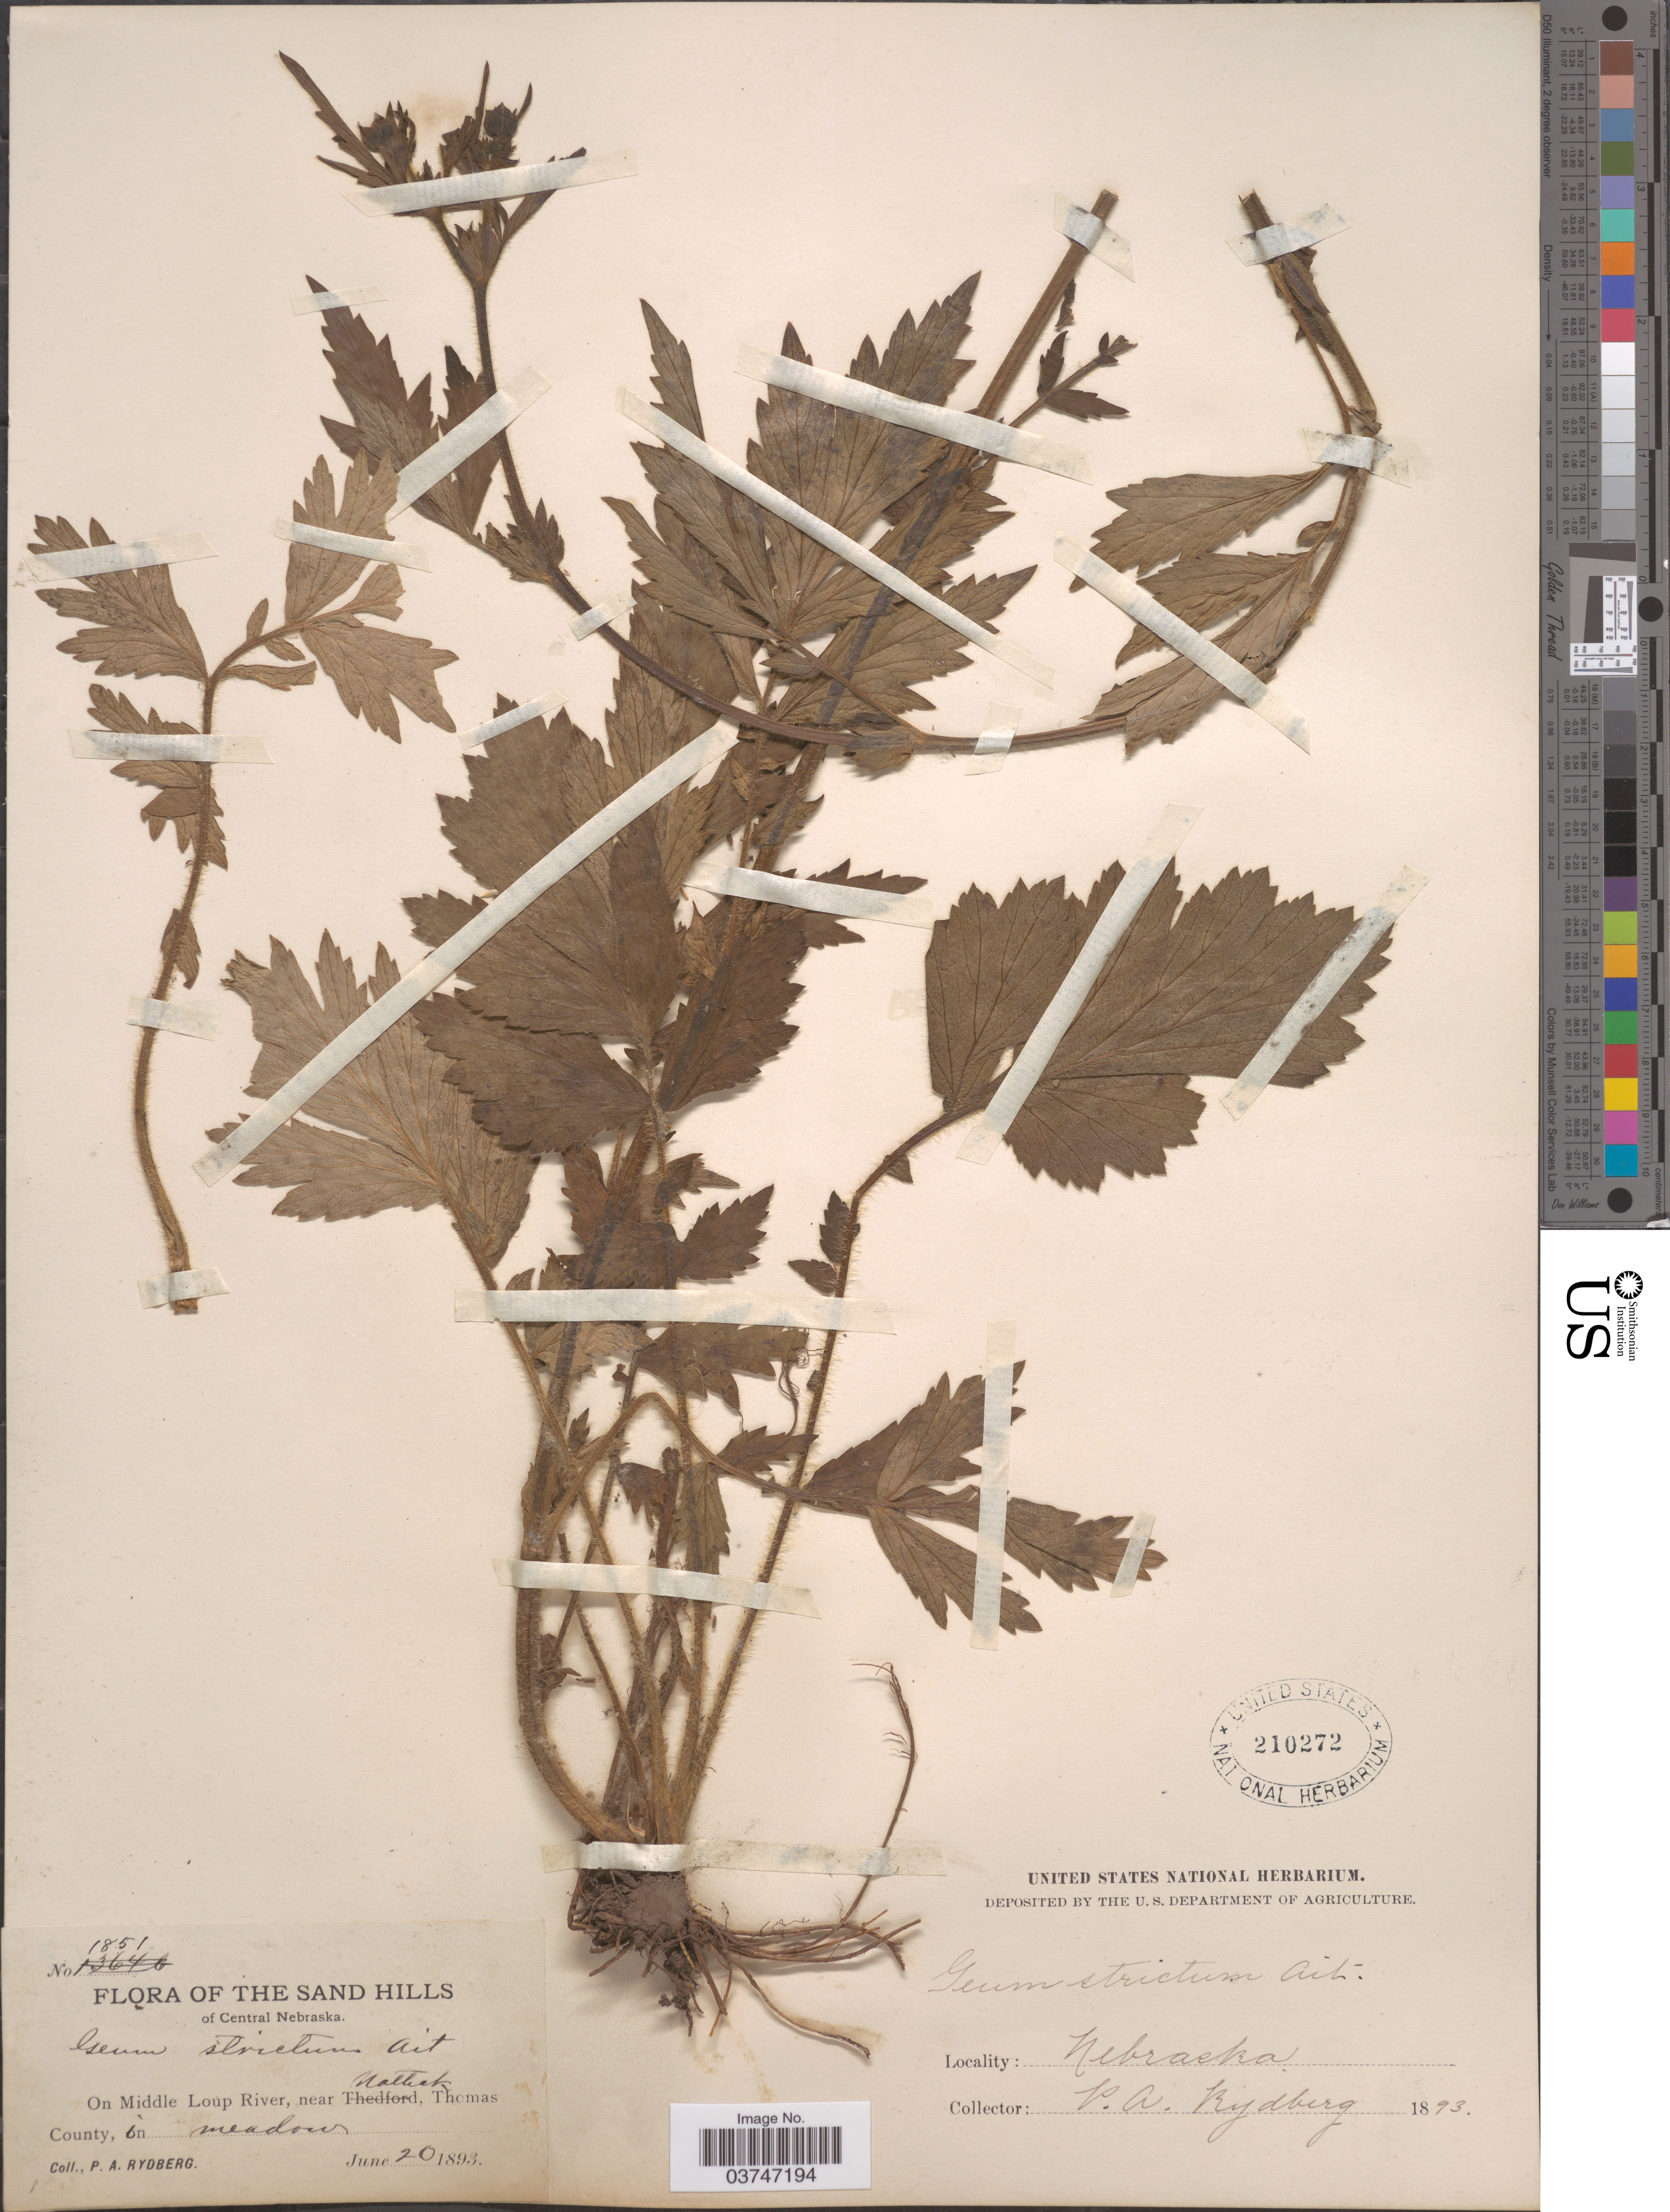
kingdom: Plantae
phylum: Tracheophyta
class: Magnoliopsida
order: Rosales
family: Rosaceae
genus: Geum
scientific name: Geum aleppicum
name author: Jacq.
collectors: P. A. Rydberg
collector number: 1851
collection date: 1893-06-20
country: United States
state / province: Nebraska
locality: The Sand Hills of Central Nebraska. On Middle Loup River, near Nattick, Thomas County.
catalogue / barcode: US 210272